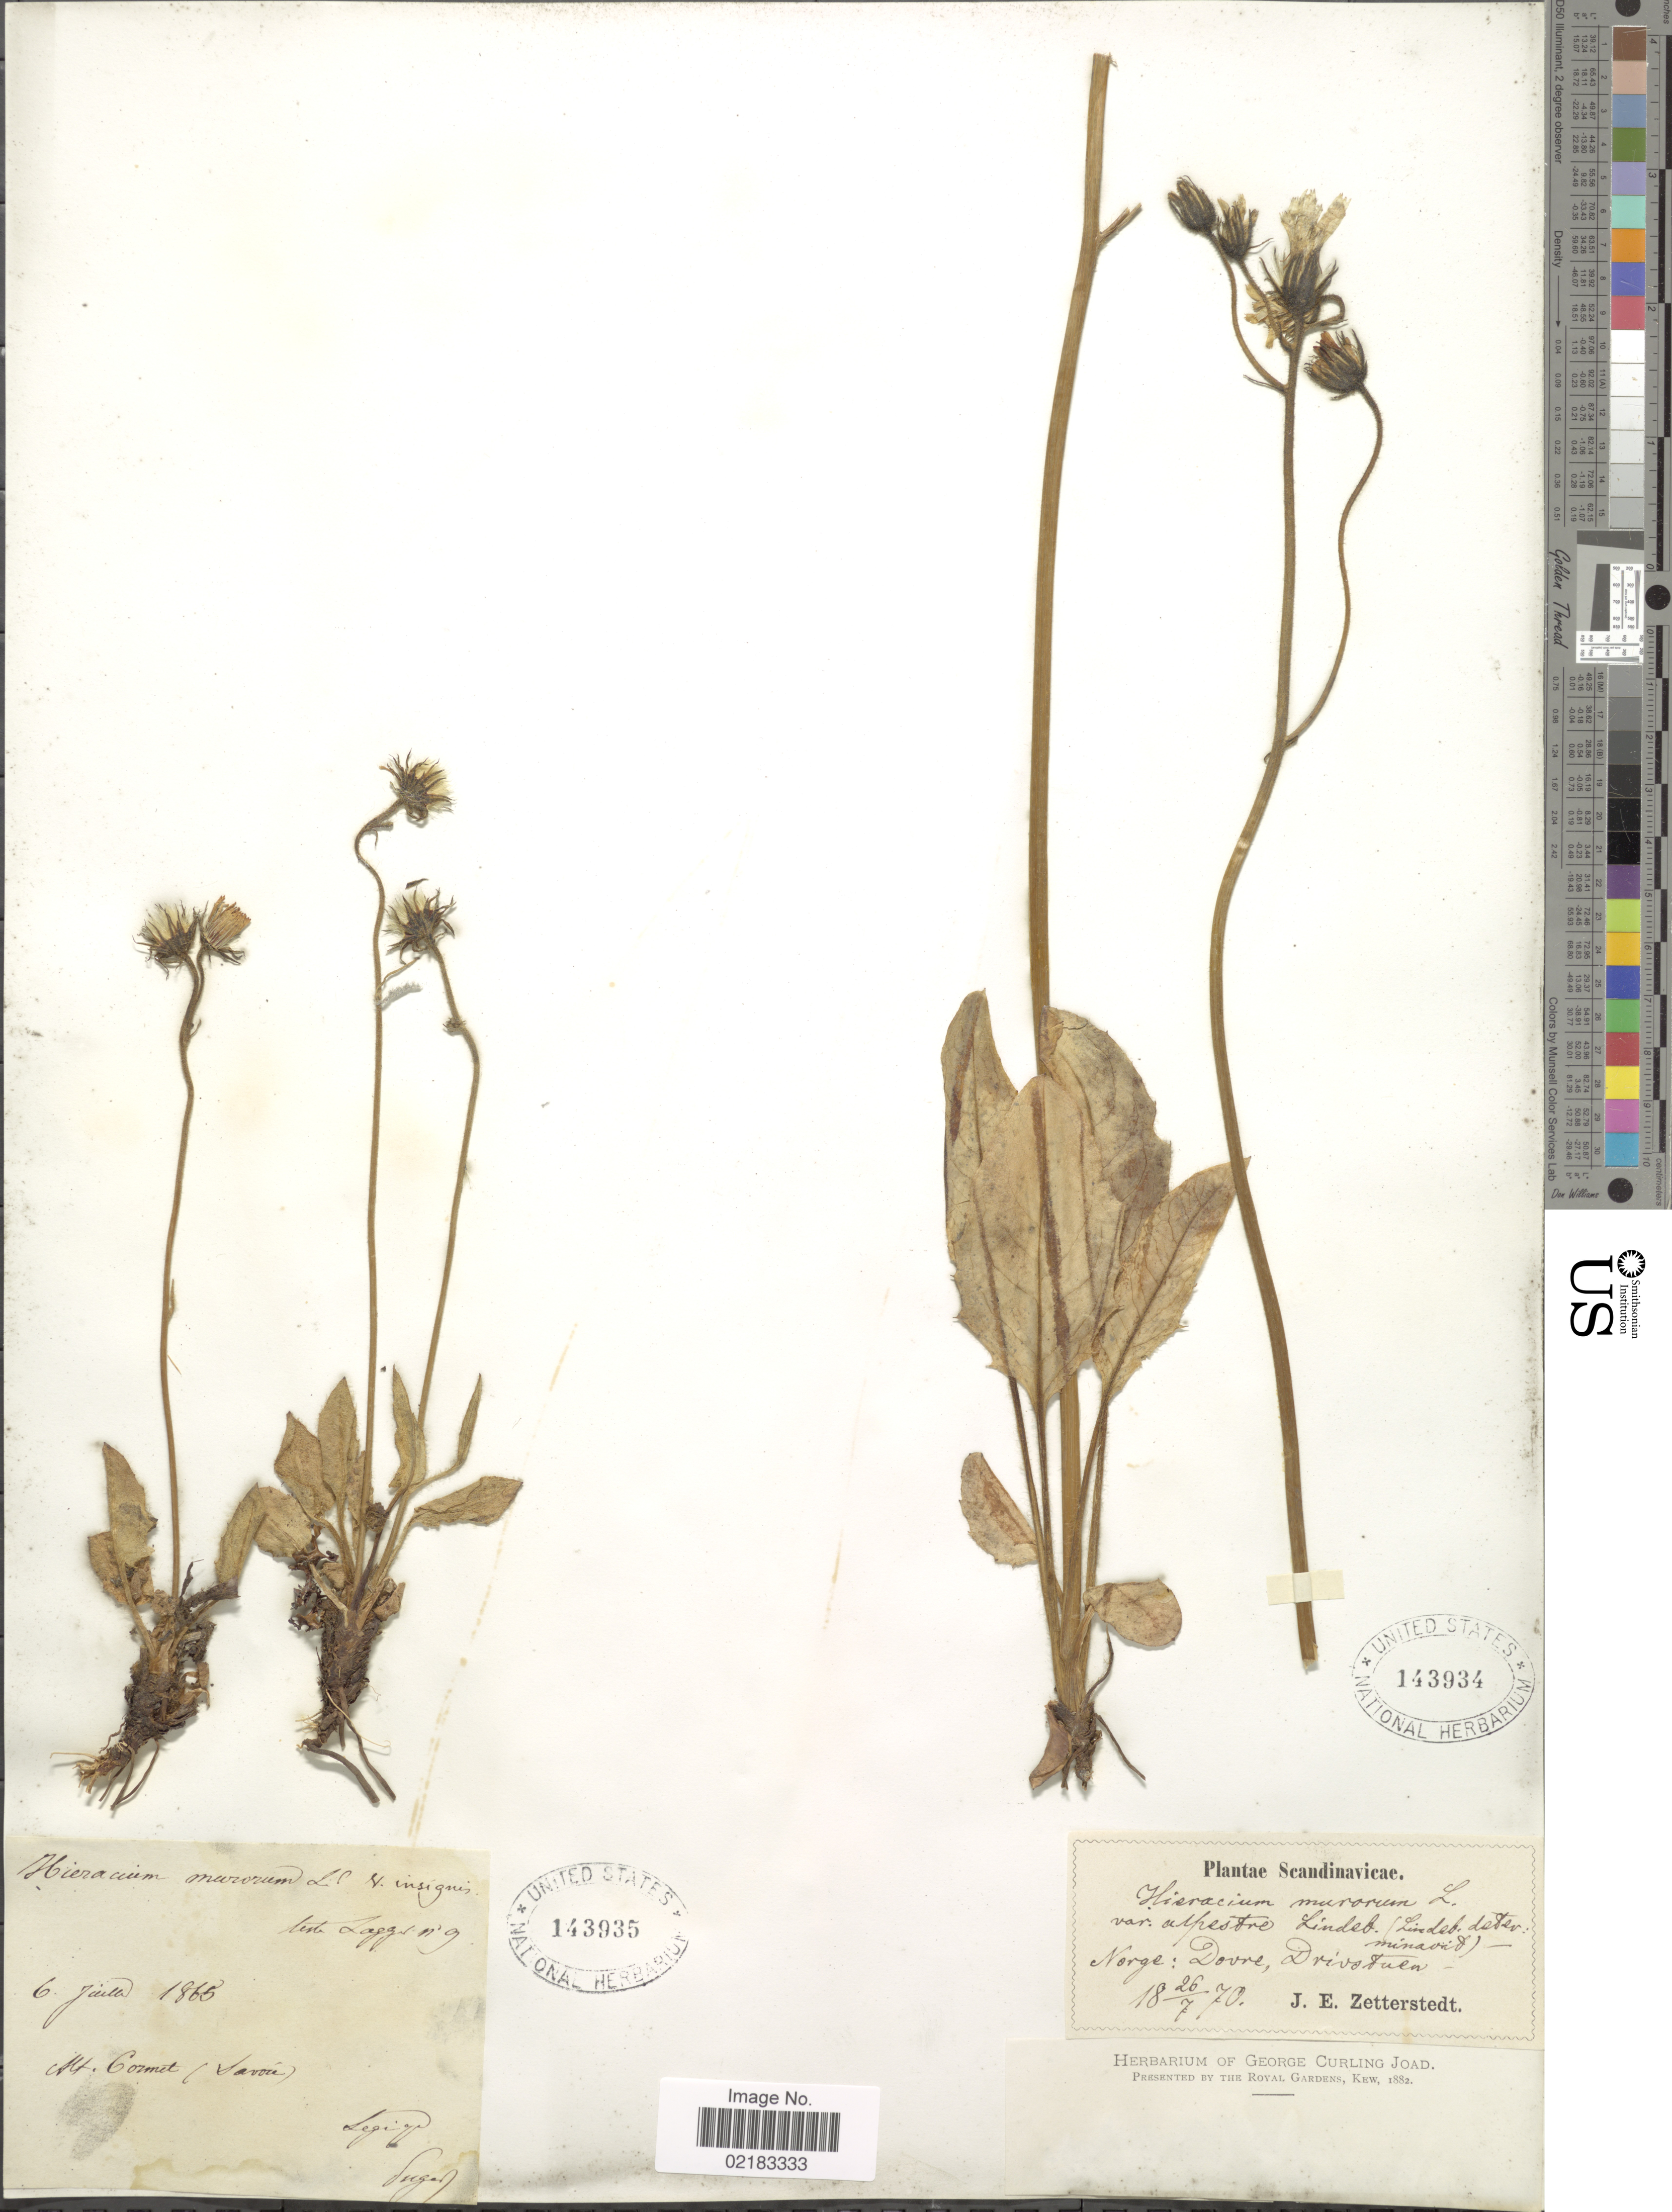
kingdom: Plantae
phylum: Tracheophyta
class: Magnoliopsida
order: Asterales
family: Asteraceae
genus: Hieracium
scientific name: Hieracium murorum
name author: L.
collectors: -. Puget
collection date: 1865-07-06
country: France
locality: Ht Cormet (Savoie) [interpreted]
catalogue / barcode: US 143935-2